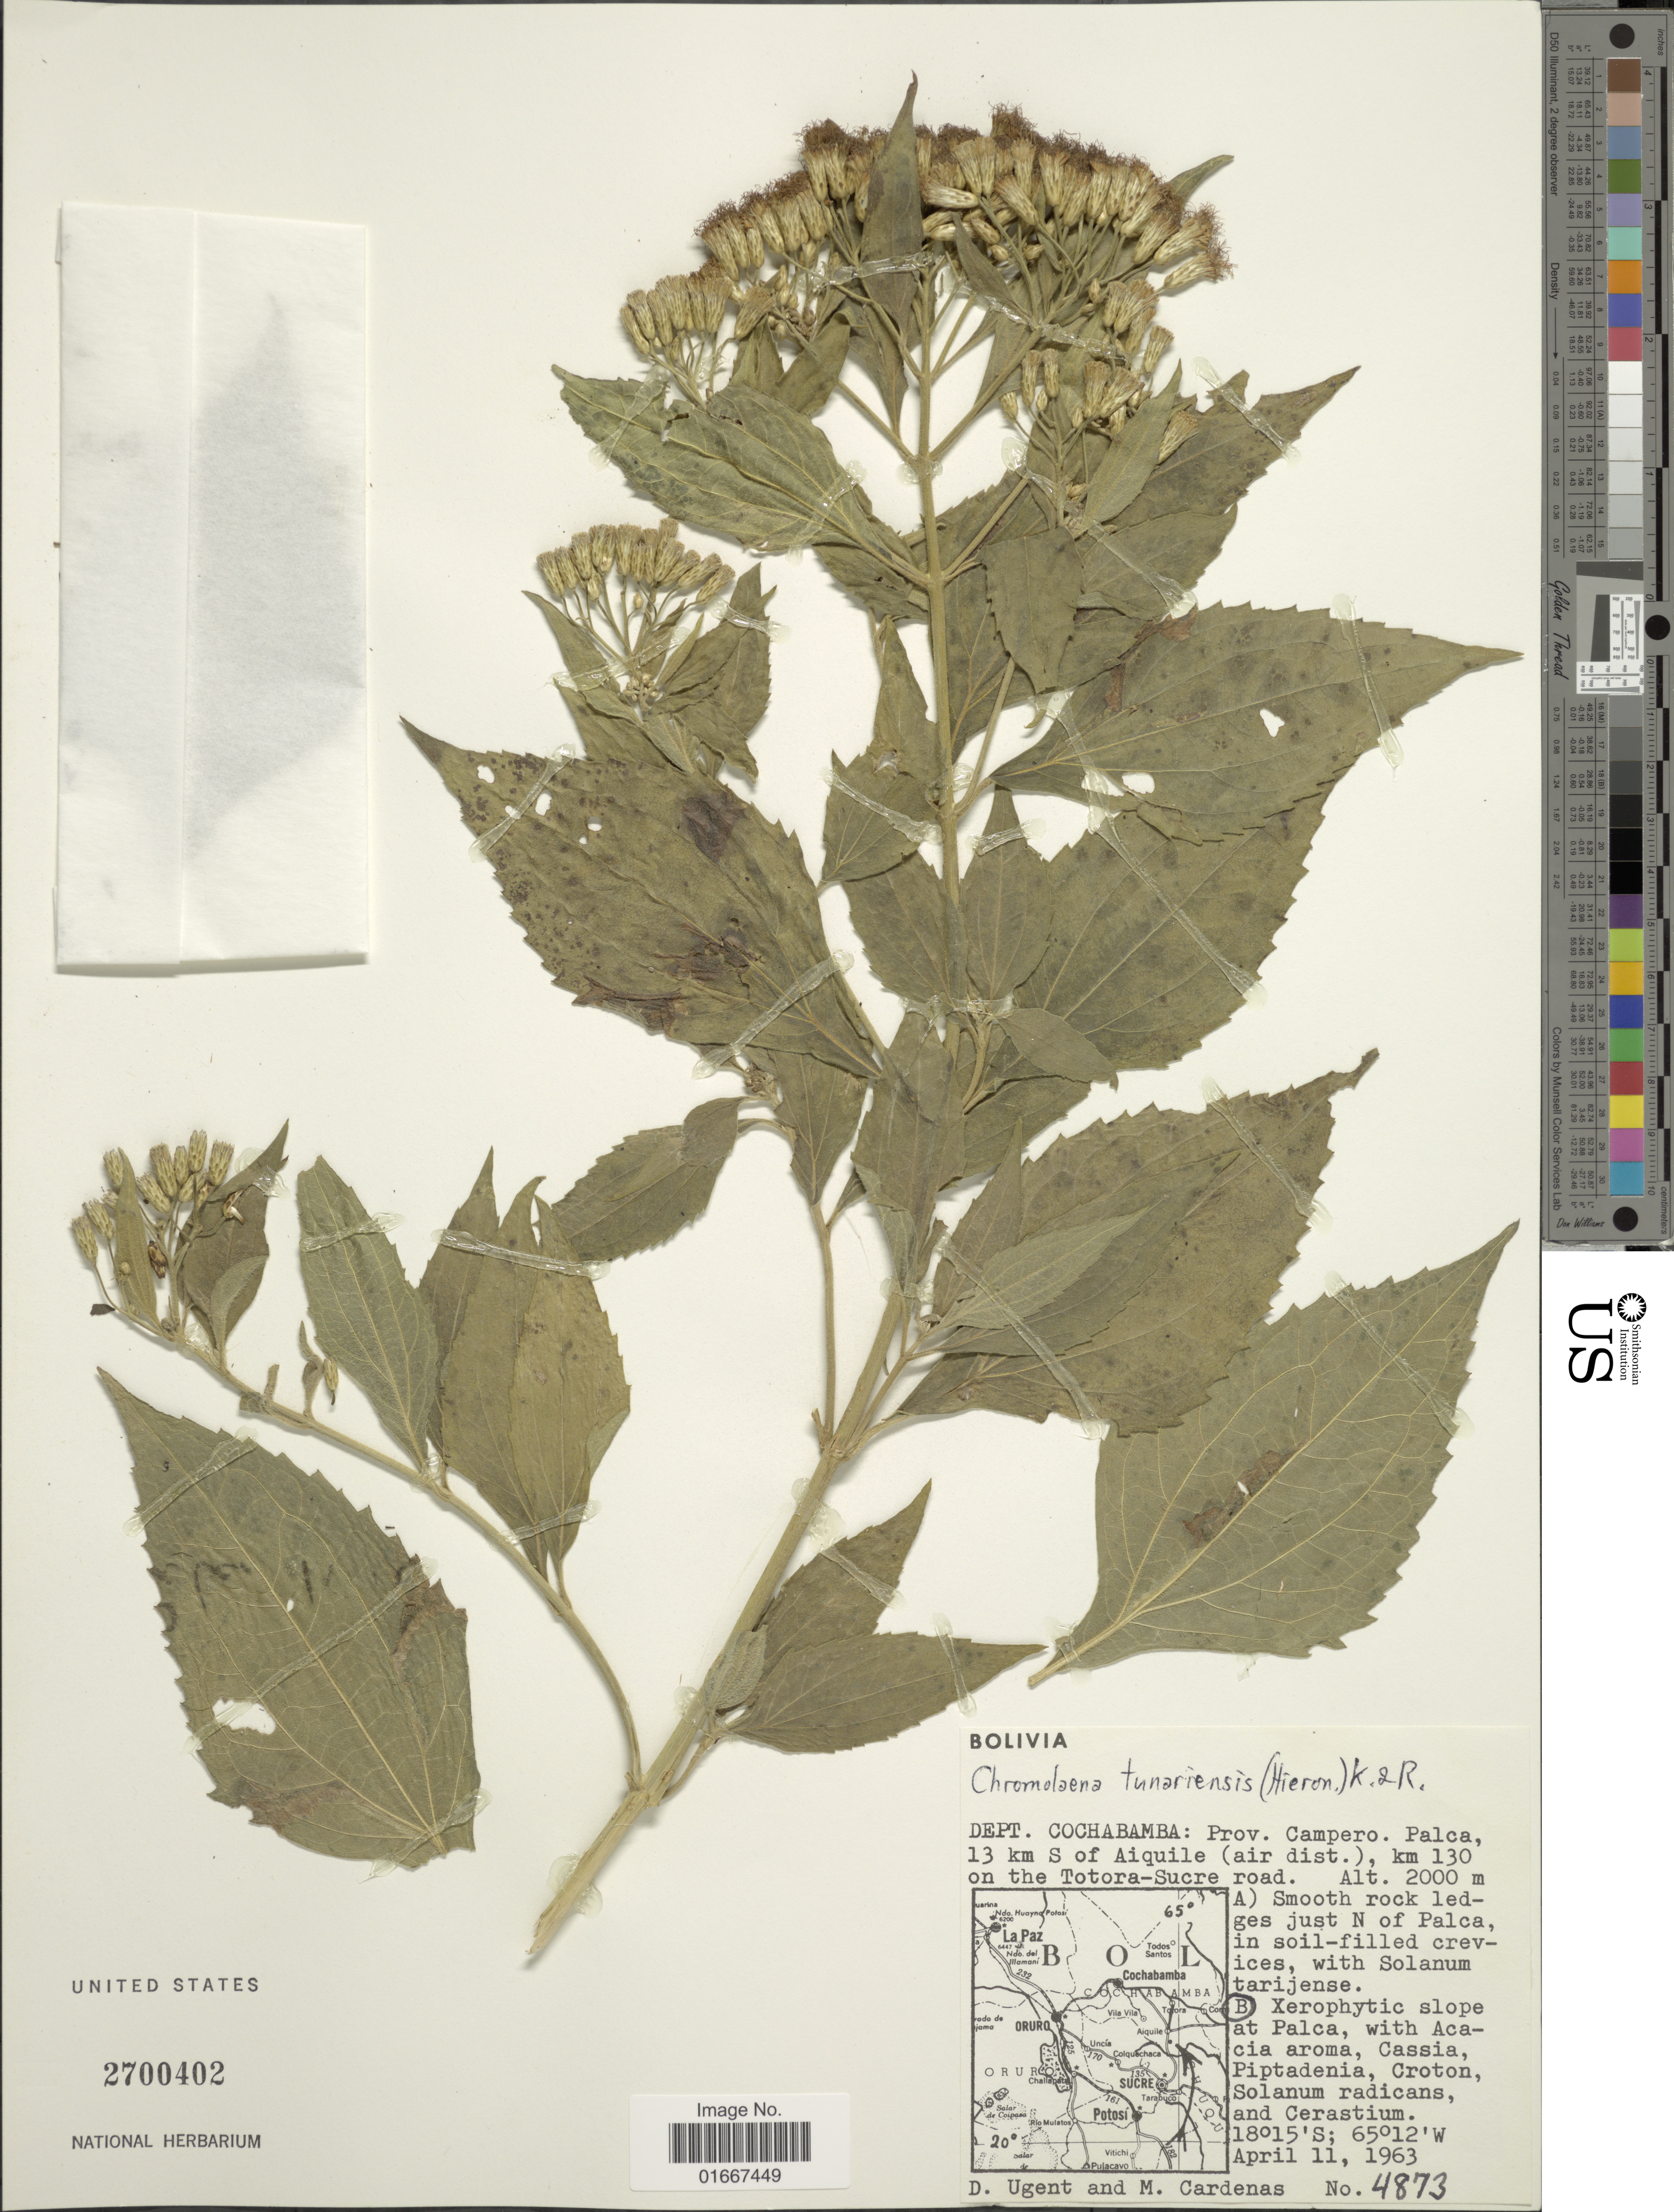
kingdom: Plantae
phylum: Tracheophyta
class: Magnoliopsida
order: Asterales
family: Asteraceae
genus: Chromolaena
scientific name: Chromolaena tunariensis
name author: (Hieron.) R.M. King & H. Rob.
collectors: D. Ugent & M. Cárdenas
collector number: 4873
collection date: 1963-04-11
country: Bolivia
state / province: Cochabamba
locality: Prov. Campero. Palca 13 km S of Aiquile (air dist.) , km 130 on the Totora-Sucre road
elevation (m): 2000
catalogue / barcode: US 2700402